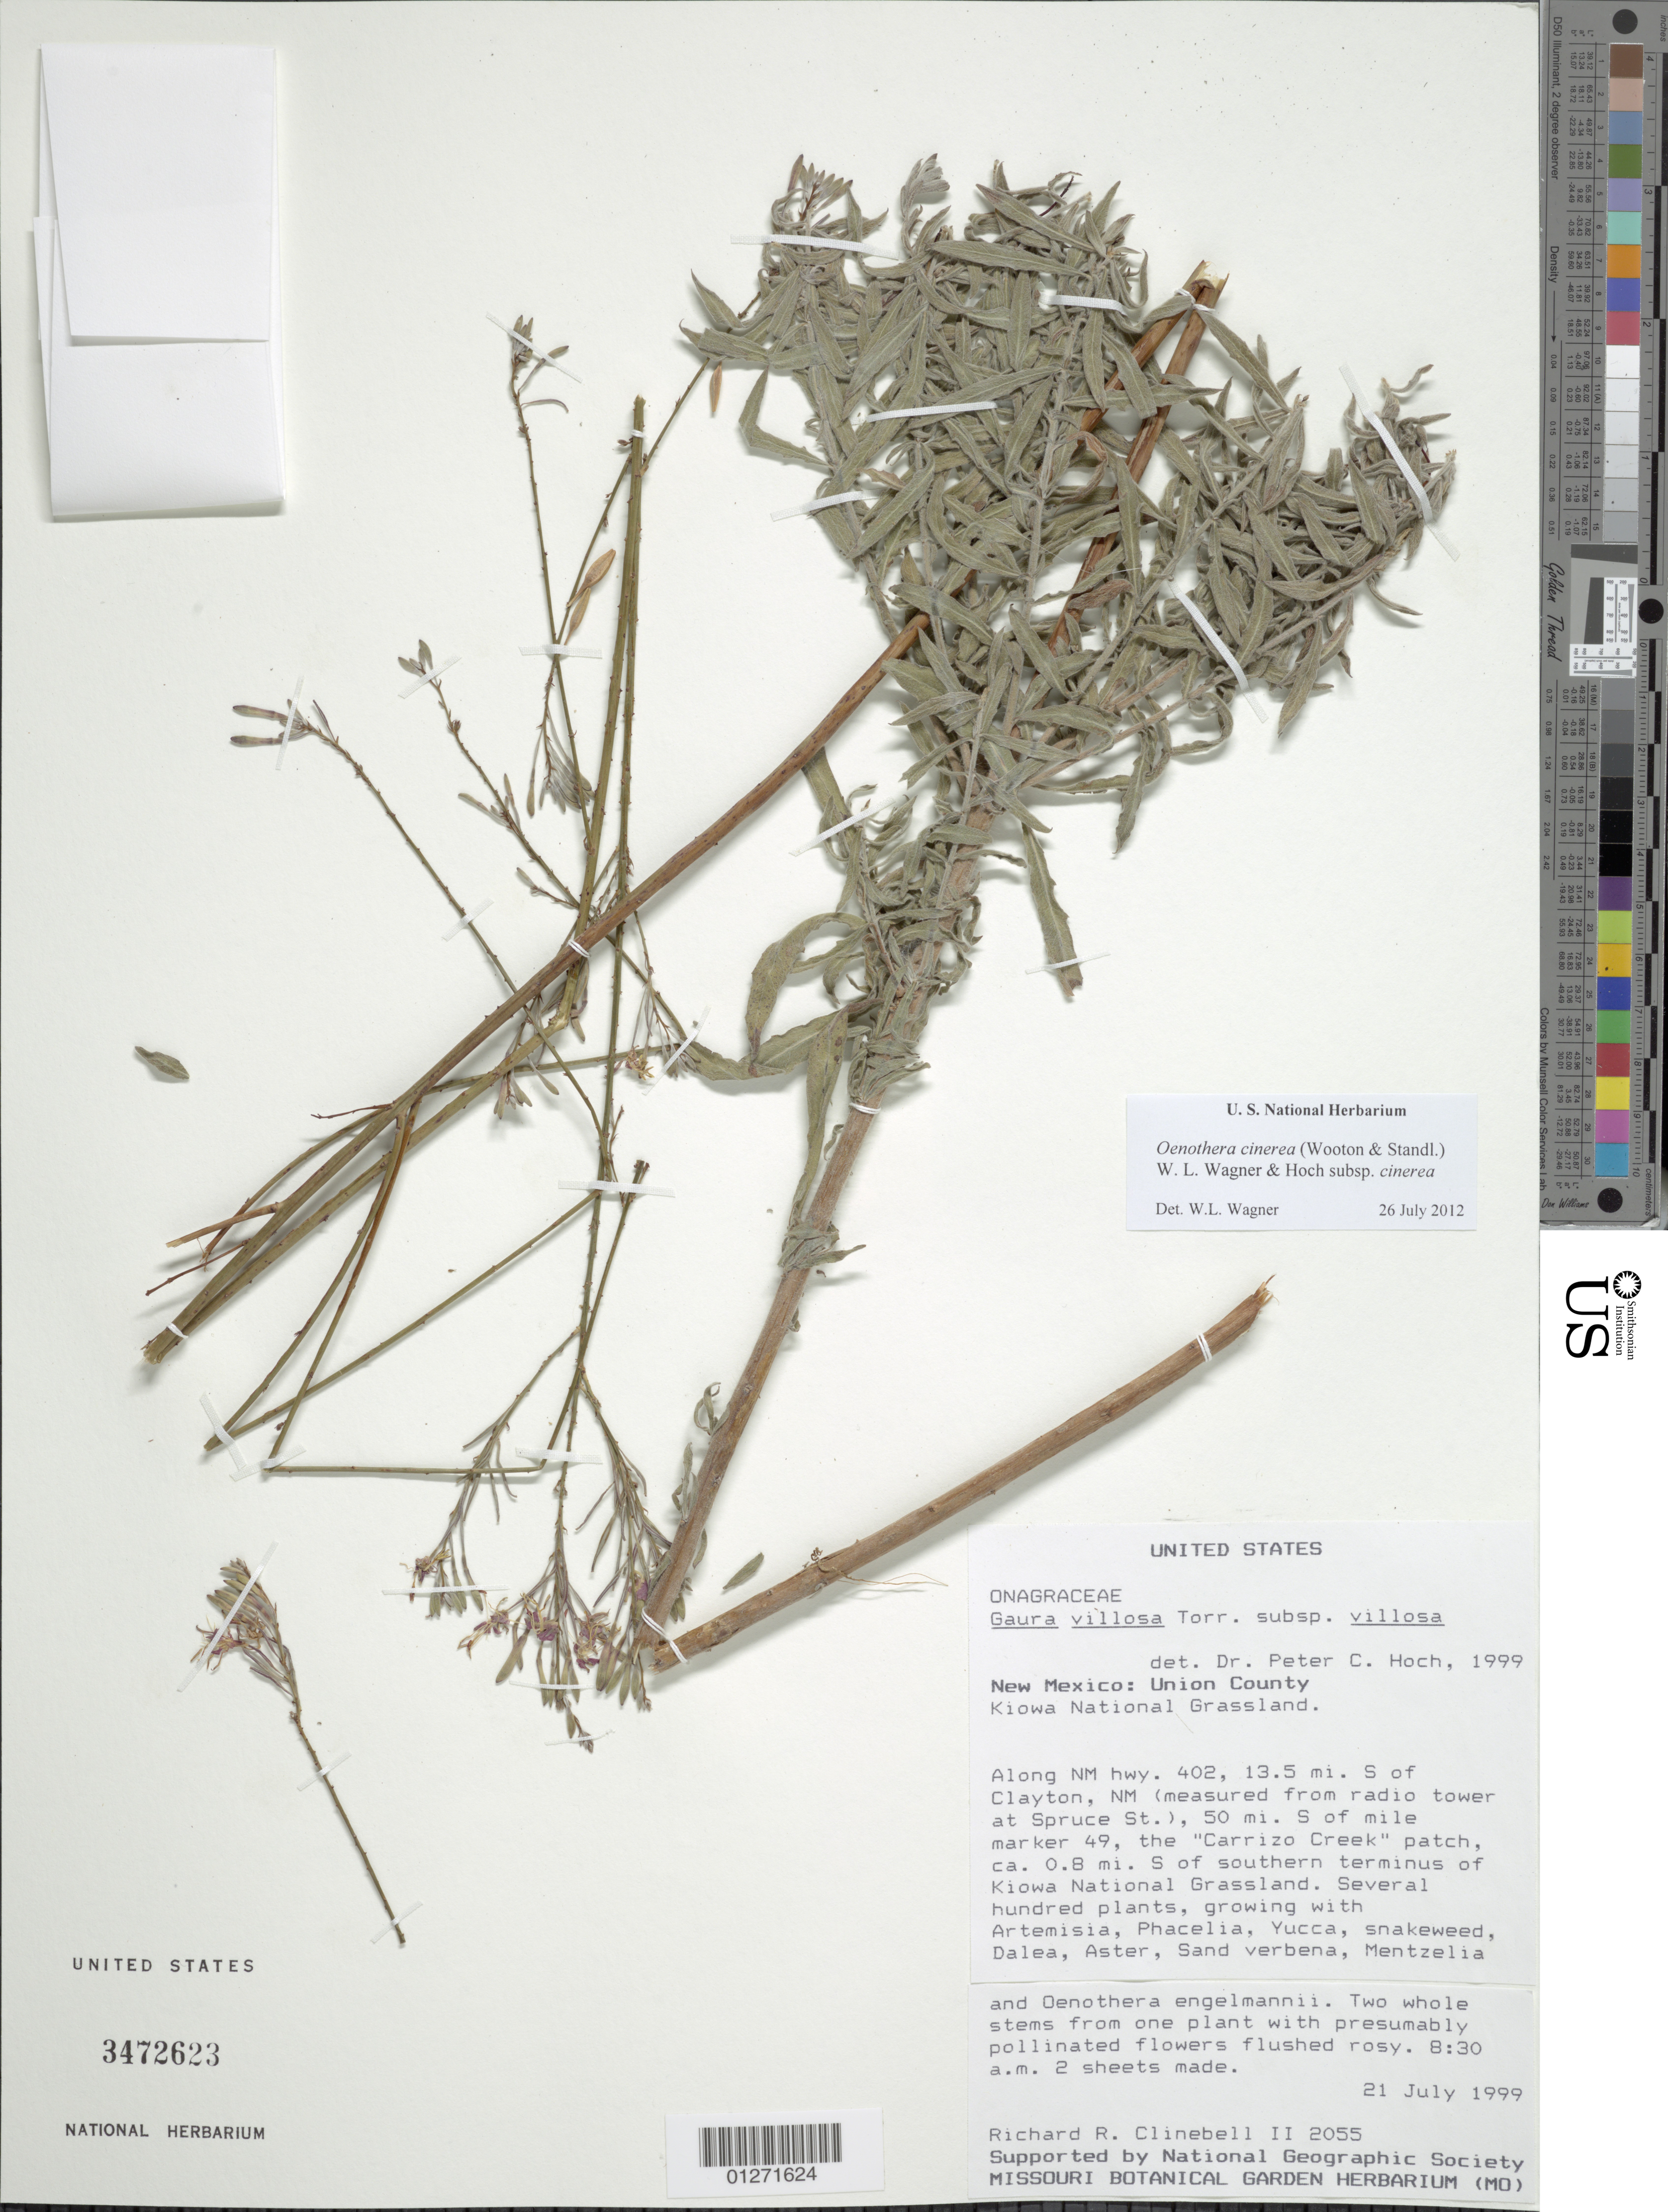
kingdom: Plantae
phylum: Tracheophyta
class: Magnoliopsida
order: Myrtales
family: Onagraceae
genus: Oenothera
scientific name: Oenothera cinerea subsp. cinerea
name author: (Wooton & Standl.) W.L. Wagner & Hoch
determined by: Wagner, W. L., (BOT), Smithsonian Institution - National Museum of Natural History (UNITED STATES)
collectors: R. Clinebell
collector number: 2055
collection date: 1999-07-21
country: United States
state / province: New Mexico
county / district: Union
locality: Along NM Hwy 402, 13.5 mi S of Clayton (measured from radio tower at Spruce St.), 50 m S of mile mark 49, the "Carrizo Creek" patch, ca. 0.8 mi S of Kiowa National Grassland.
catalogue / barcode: US 3472623